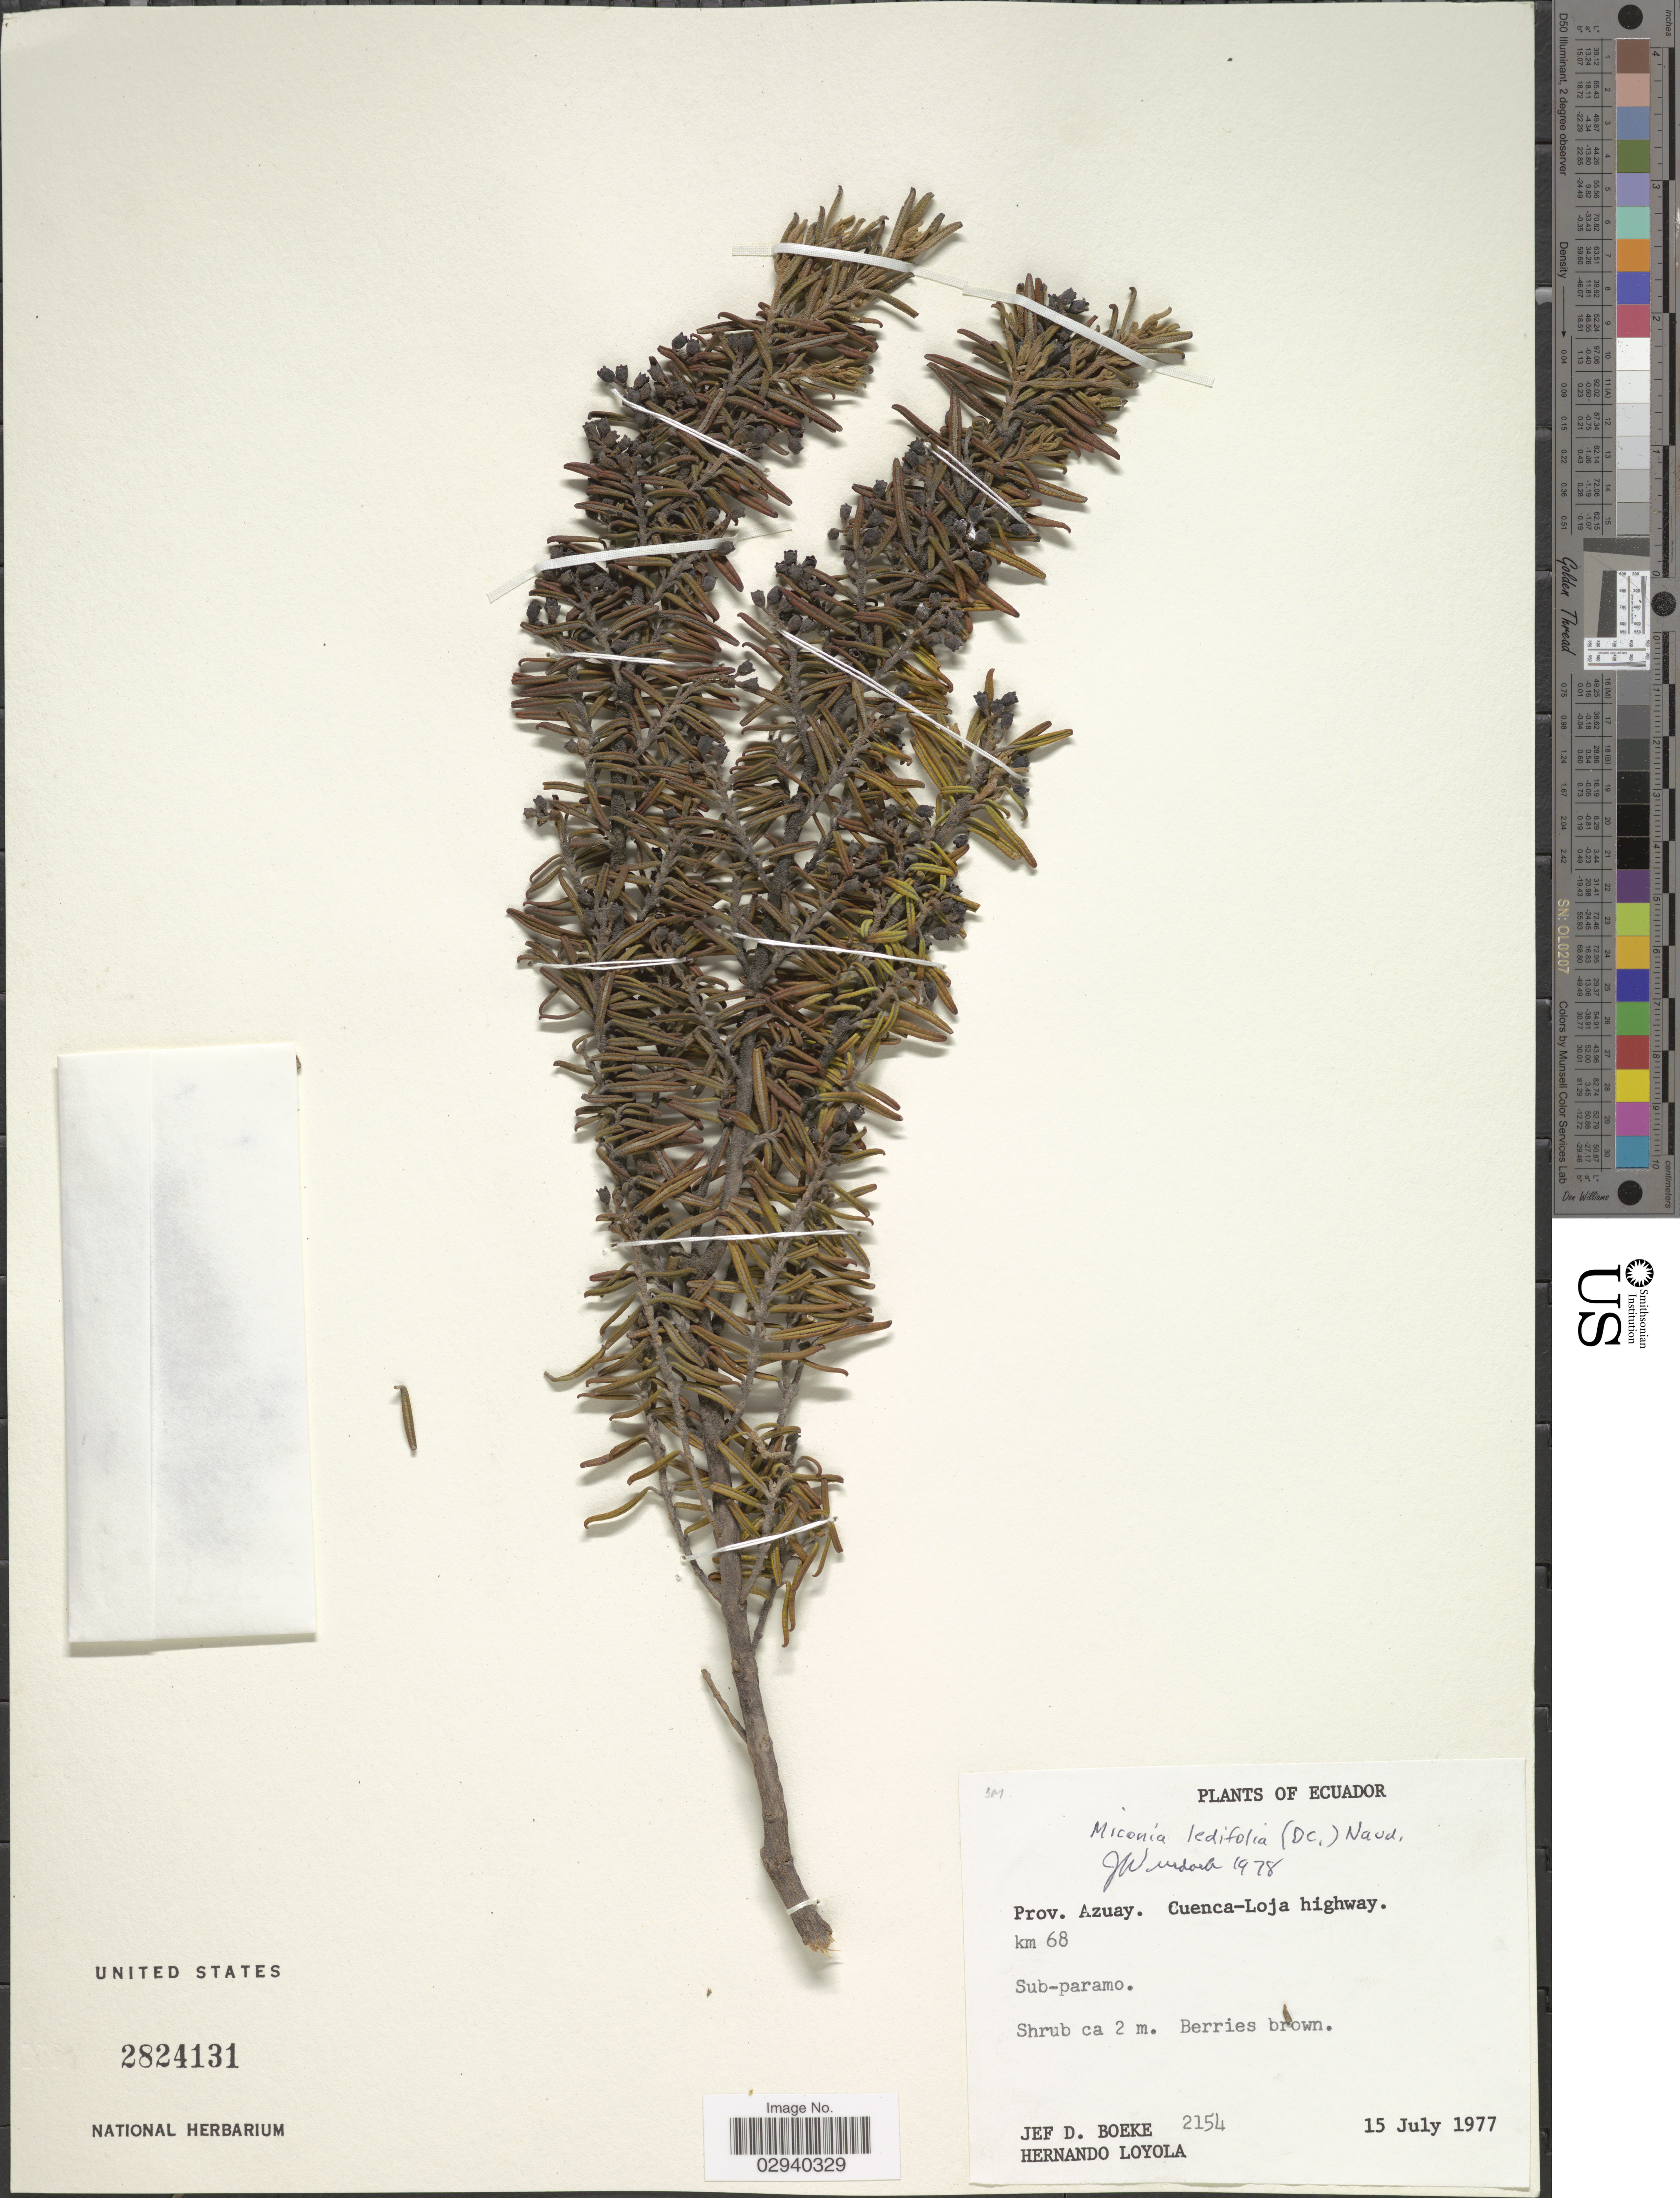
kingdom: Plantae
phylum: Tracheophyta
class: Magnoliopsida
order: Myrtales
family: Melastomataceae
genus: Miconia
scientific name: Miconia ledifolia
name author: (DC.) Naudin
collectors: J. Boeke & H. Loyola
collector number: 2154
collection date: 1977-07-15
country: Ecuador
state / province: Azuay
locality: Cuenca-Loja highway. km 68.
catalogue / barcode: US 2824131